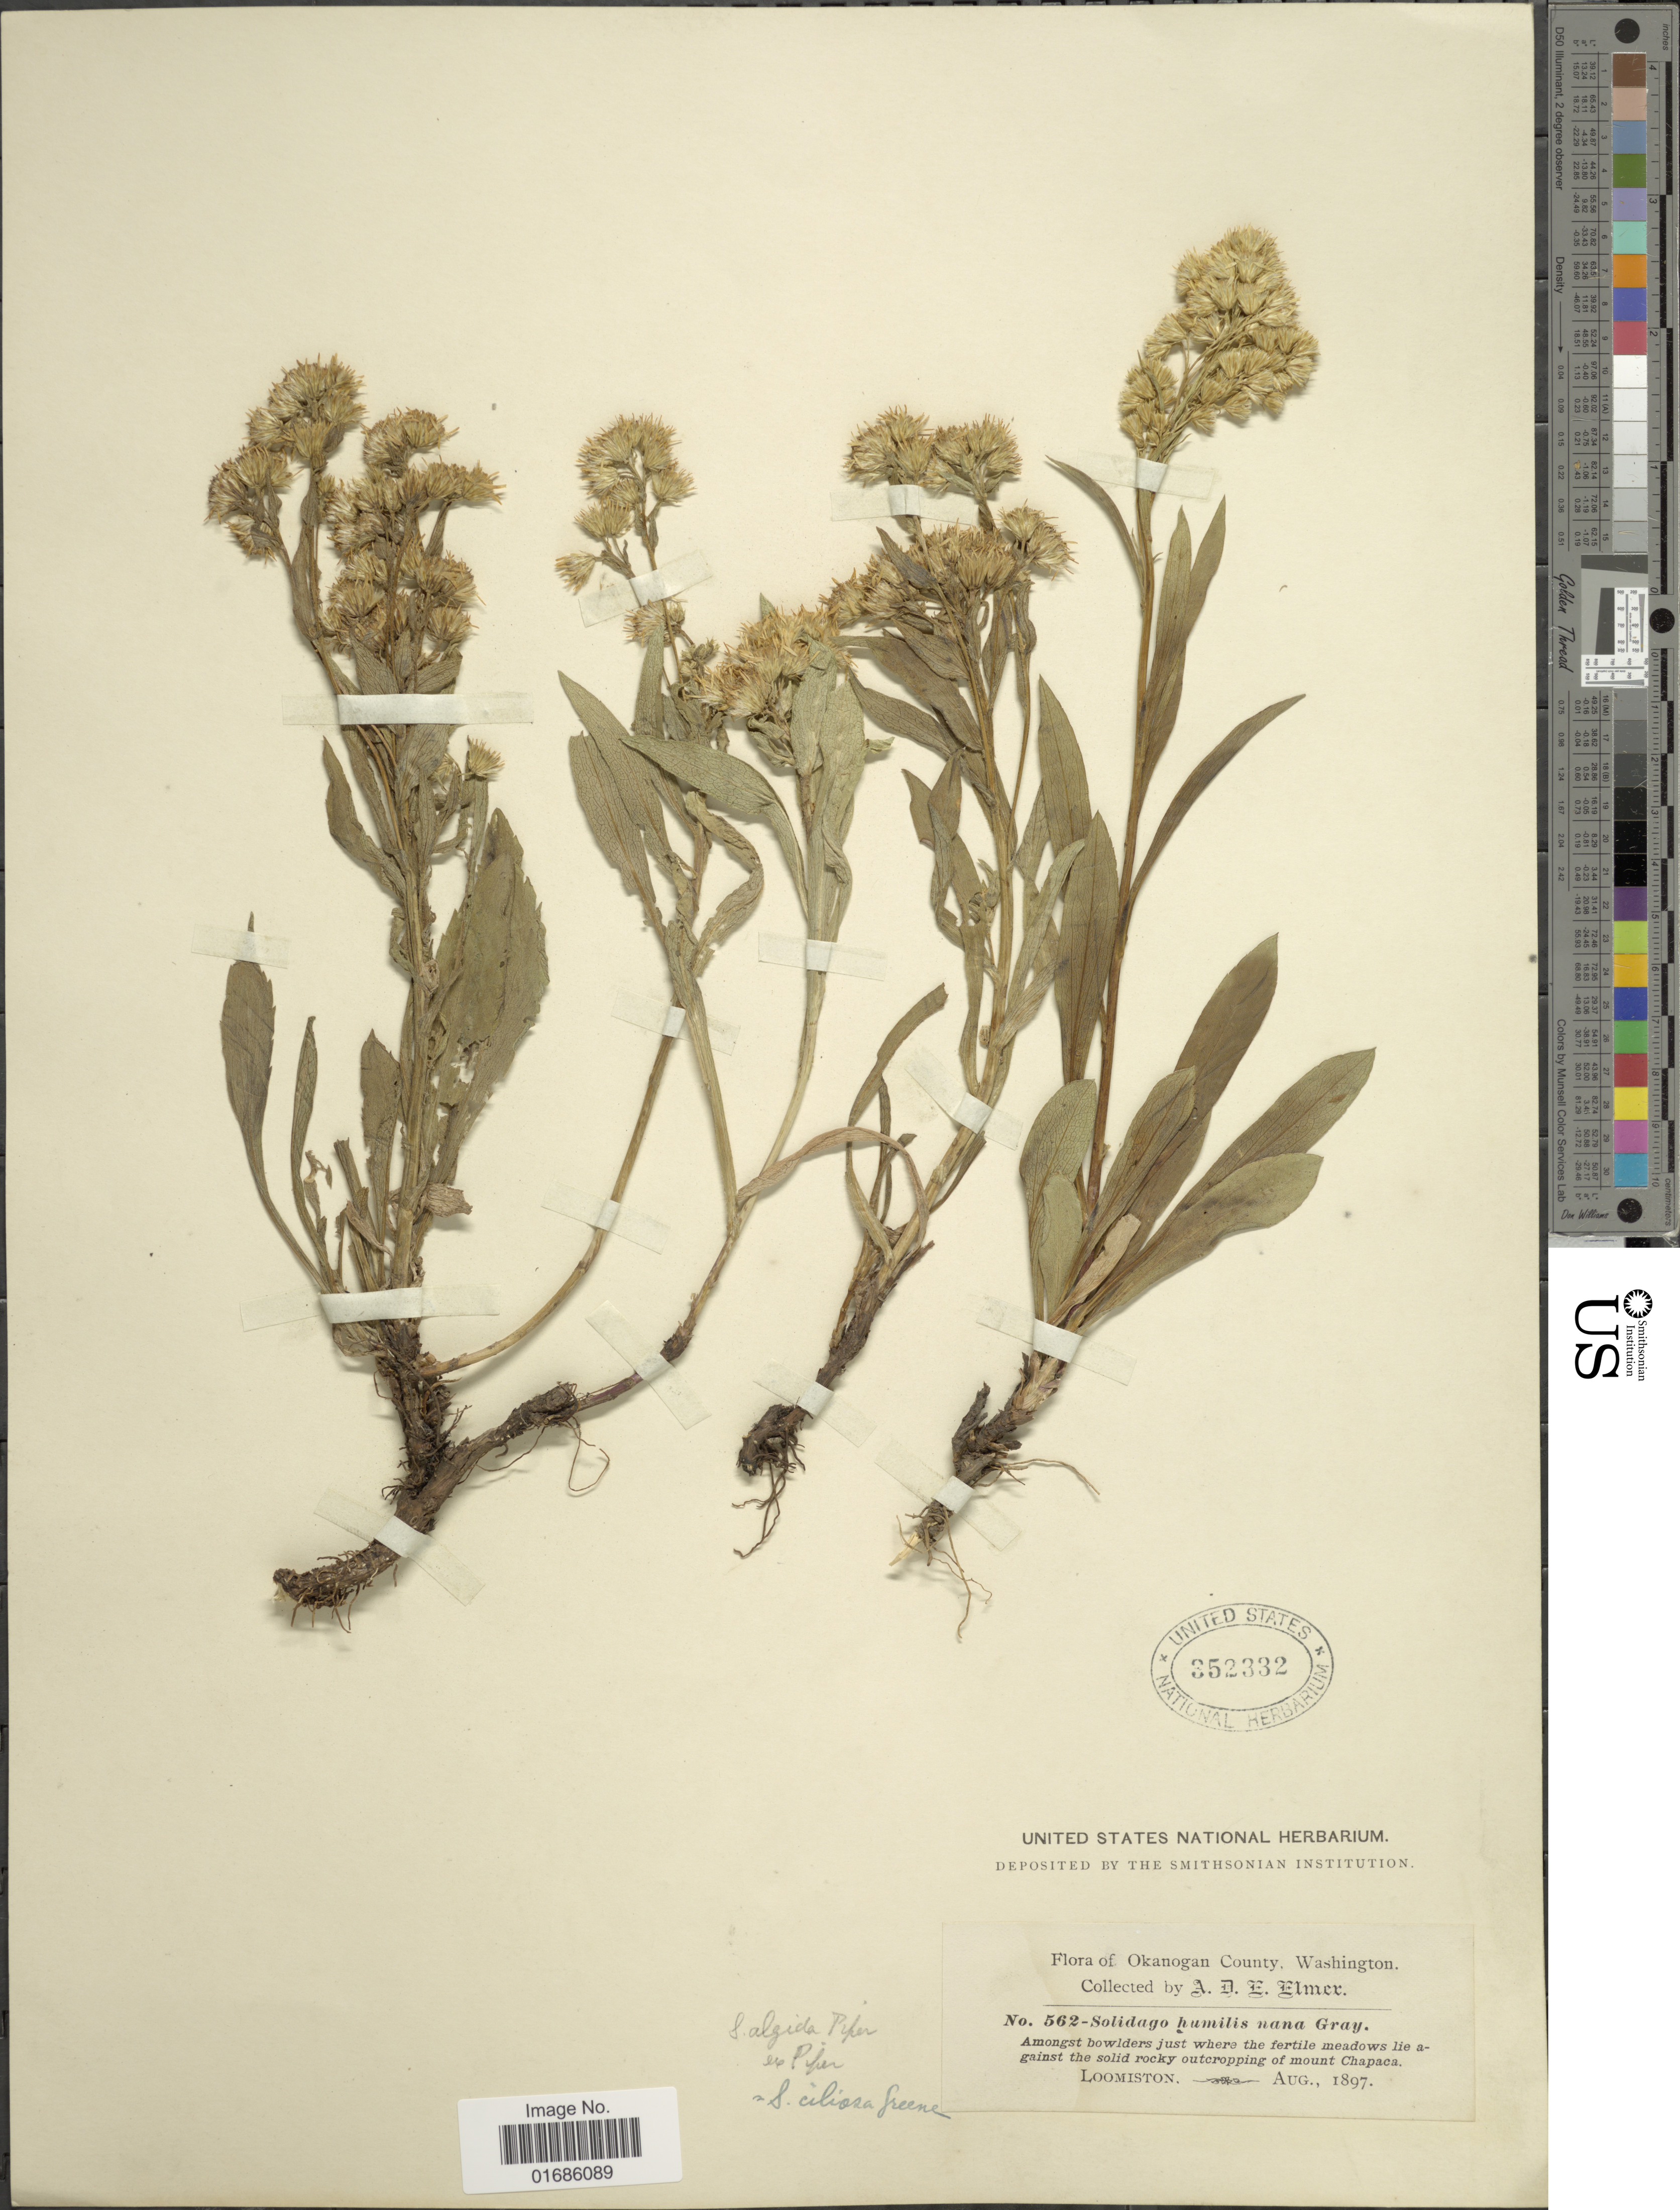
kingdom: Plantae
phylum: Tracheophyta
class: Magnoliopsida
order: Asterales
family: Asteraceae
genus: Solidago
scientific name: Solidago ciliosa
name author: Greene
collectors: A. D. E. Elmer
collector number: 562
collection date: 1897-08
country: United States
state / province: Washington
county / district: Okanogan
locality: Okanogan County, Amongst bowlders just where the fertile meadows lie against the solid rocky outcropping of mount Chapaca, Loomiston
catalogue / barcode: US 352332